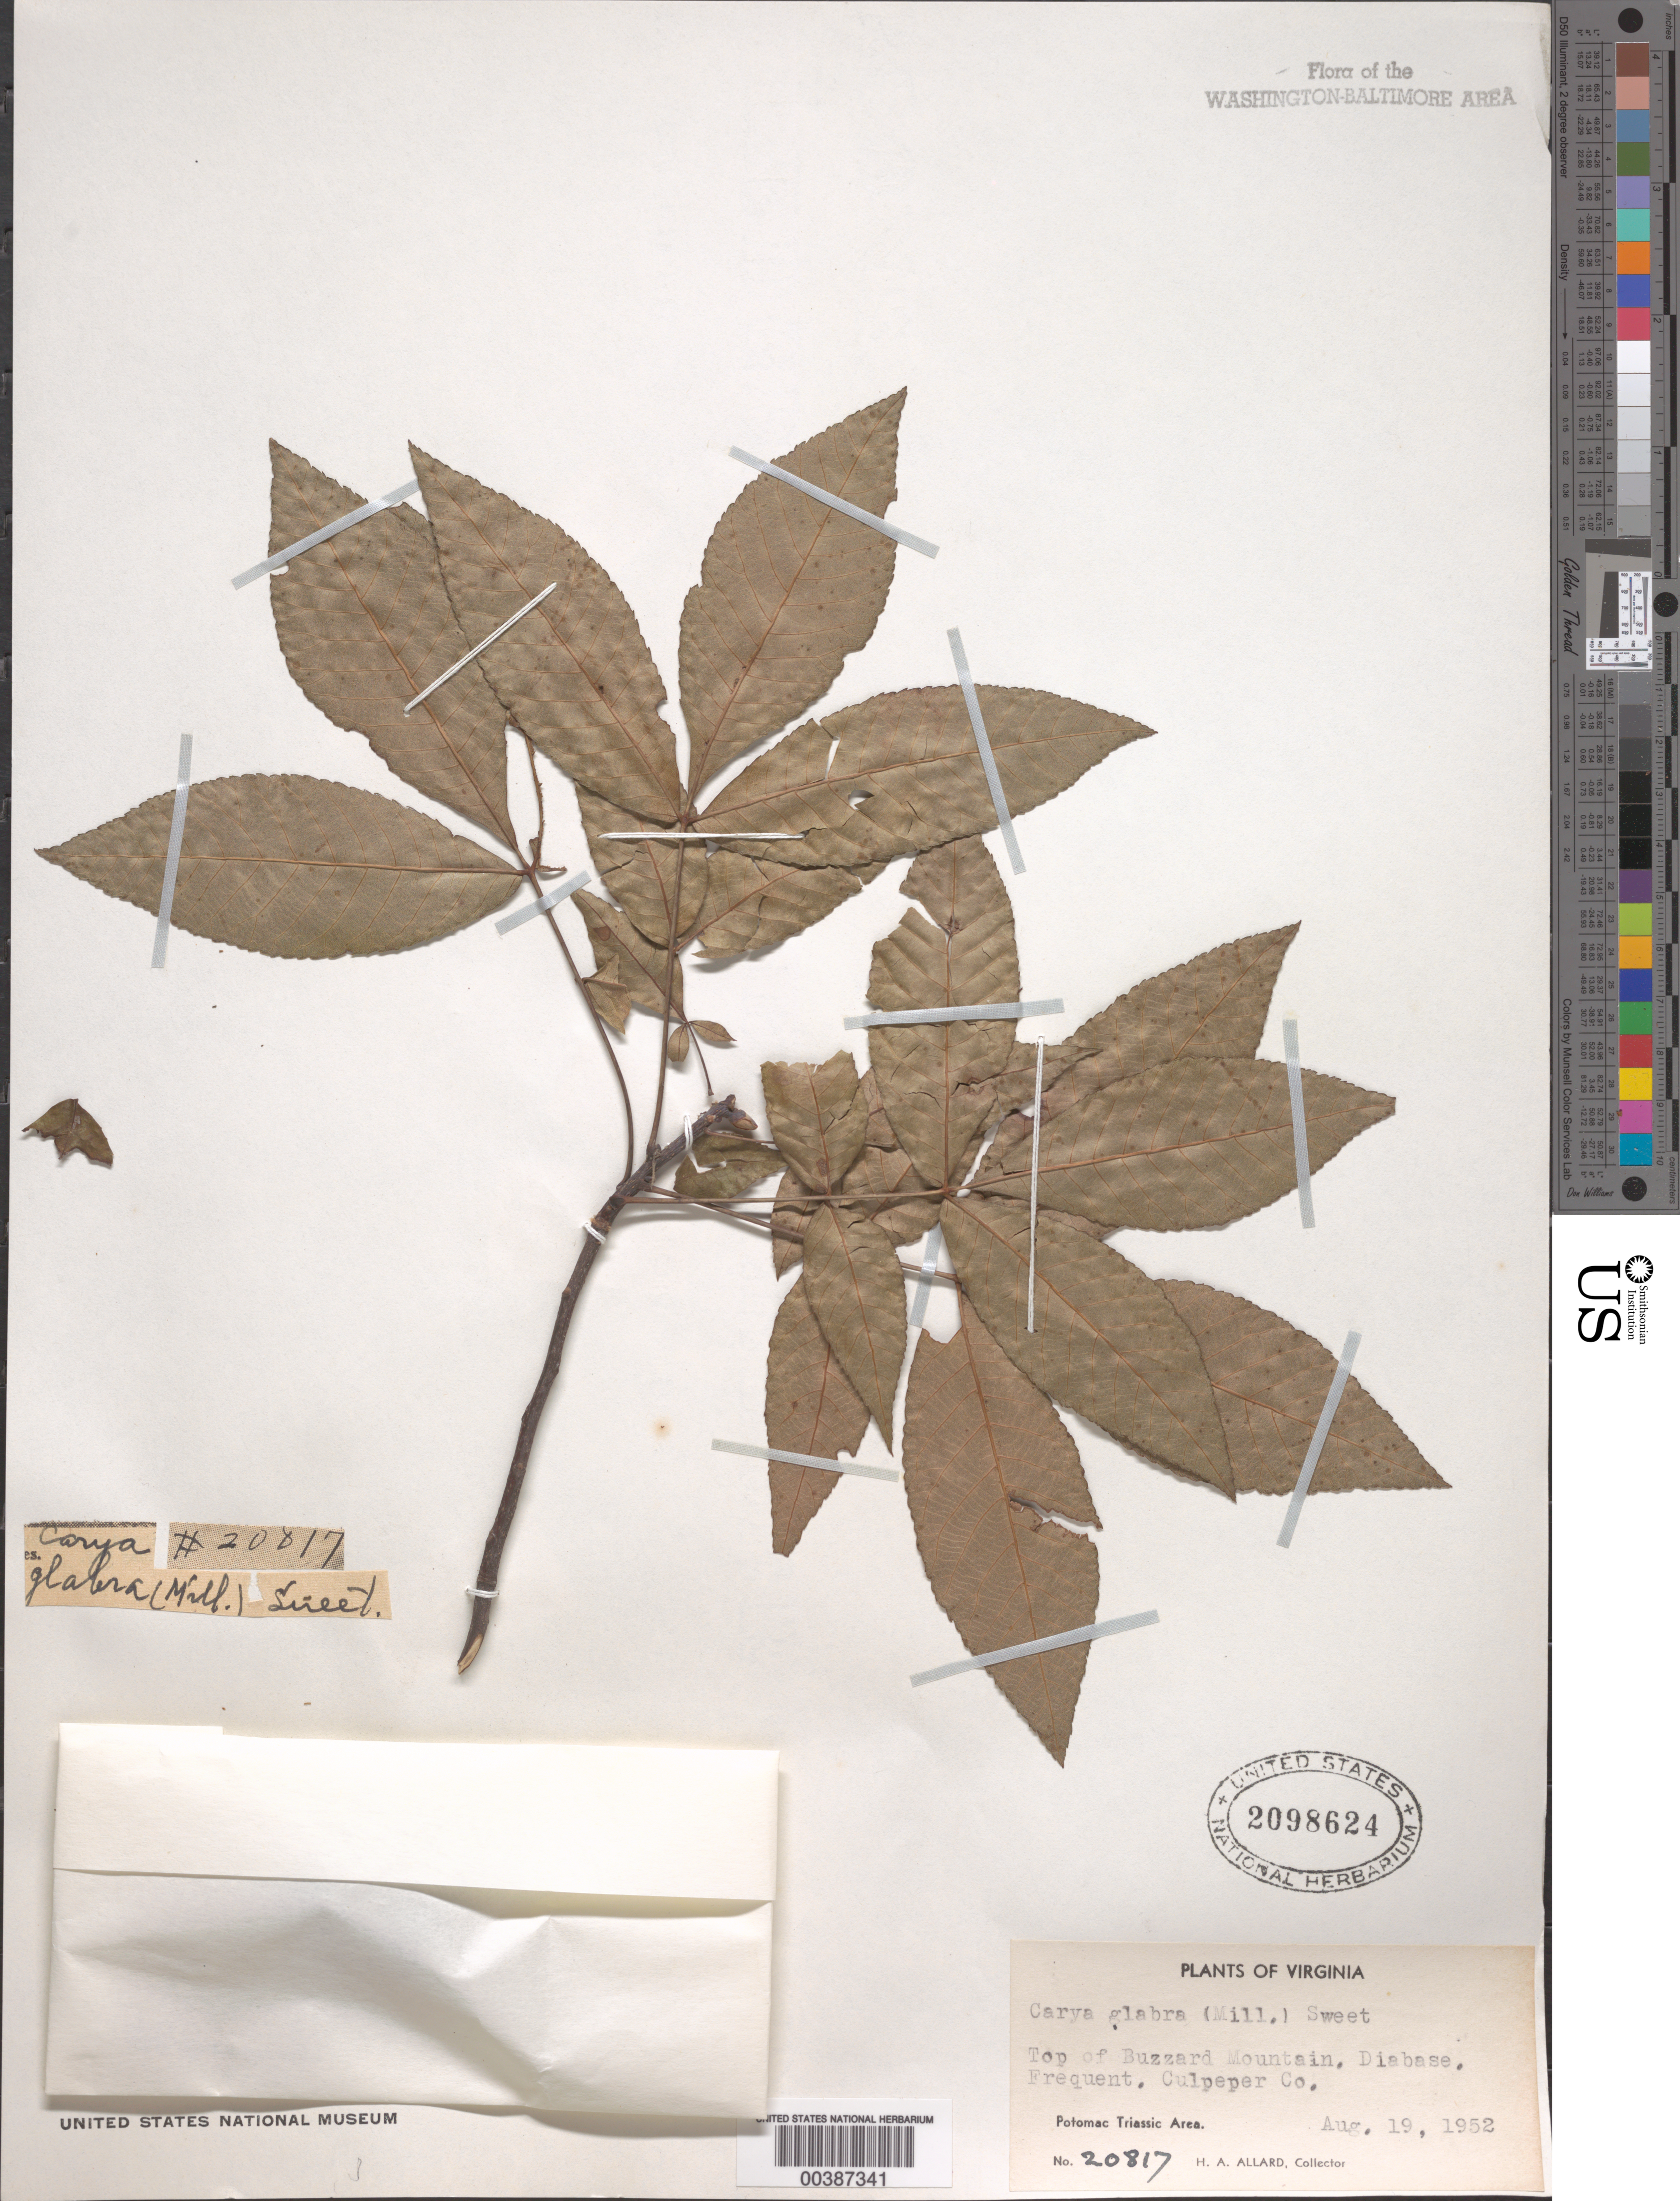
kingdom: Plantae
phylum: Tracheophyta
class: Magnoliopsida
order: Fagales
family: Juglandaceae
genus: Carya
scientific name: Carya glabra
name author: (Mill.) Sweet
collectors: H. A. Allard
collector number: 20817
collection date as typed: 19 Aug 1952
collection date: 1952-08-19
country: United States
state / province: Virginia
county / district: Culpeper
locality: Buzzard Mountain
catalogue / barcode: US 2098624